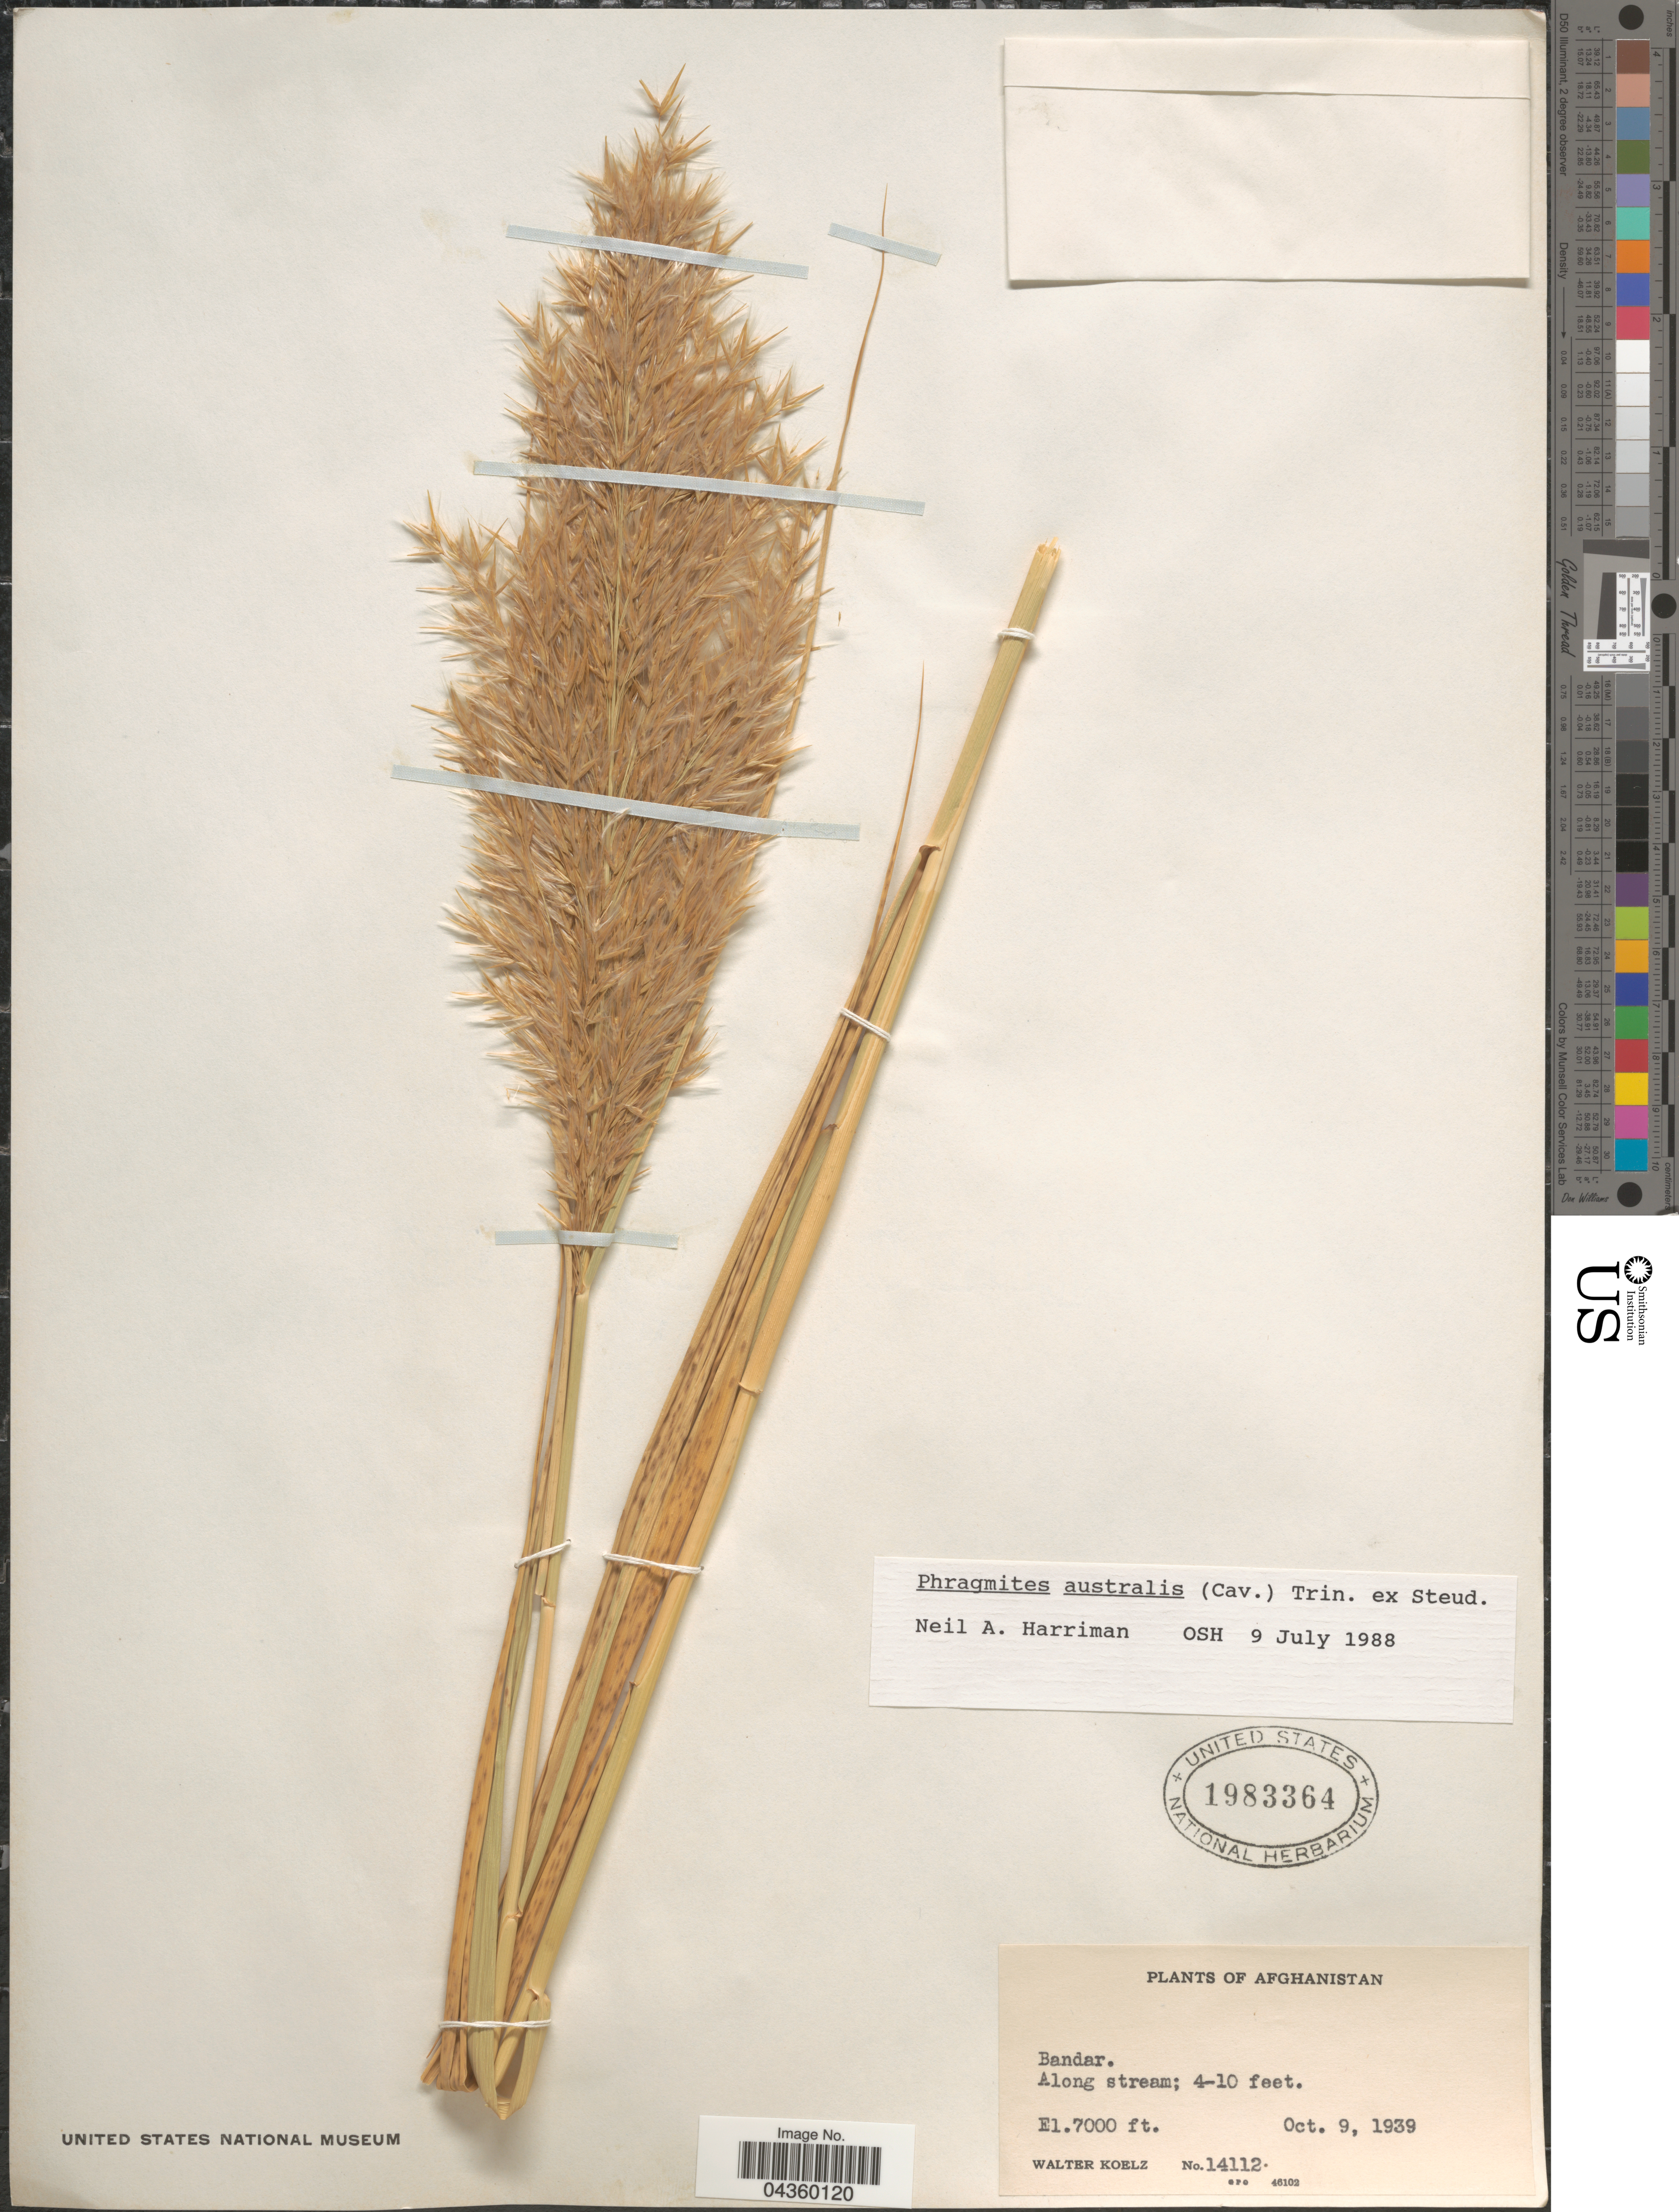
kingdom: Plantae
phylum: Tracheophyta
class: Liliopsida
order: Poales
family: Poaceae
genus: Phragmites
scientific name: Phragmites australis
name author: (Cav.) Trin. ex Steud.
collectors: W. N. Koelz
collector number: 14112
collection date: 1939-10-09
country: Afghanistan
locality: Bandar.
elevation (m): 2134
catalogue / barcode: US 1983364